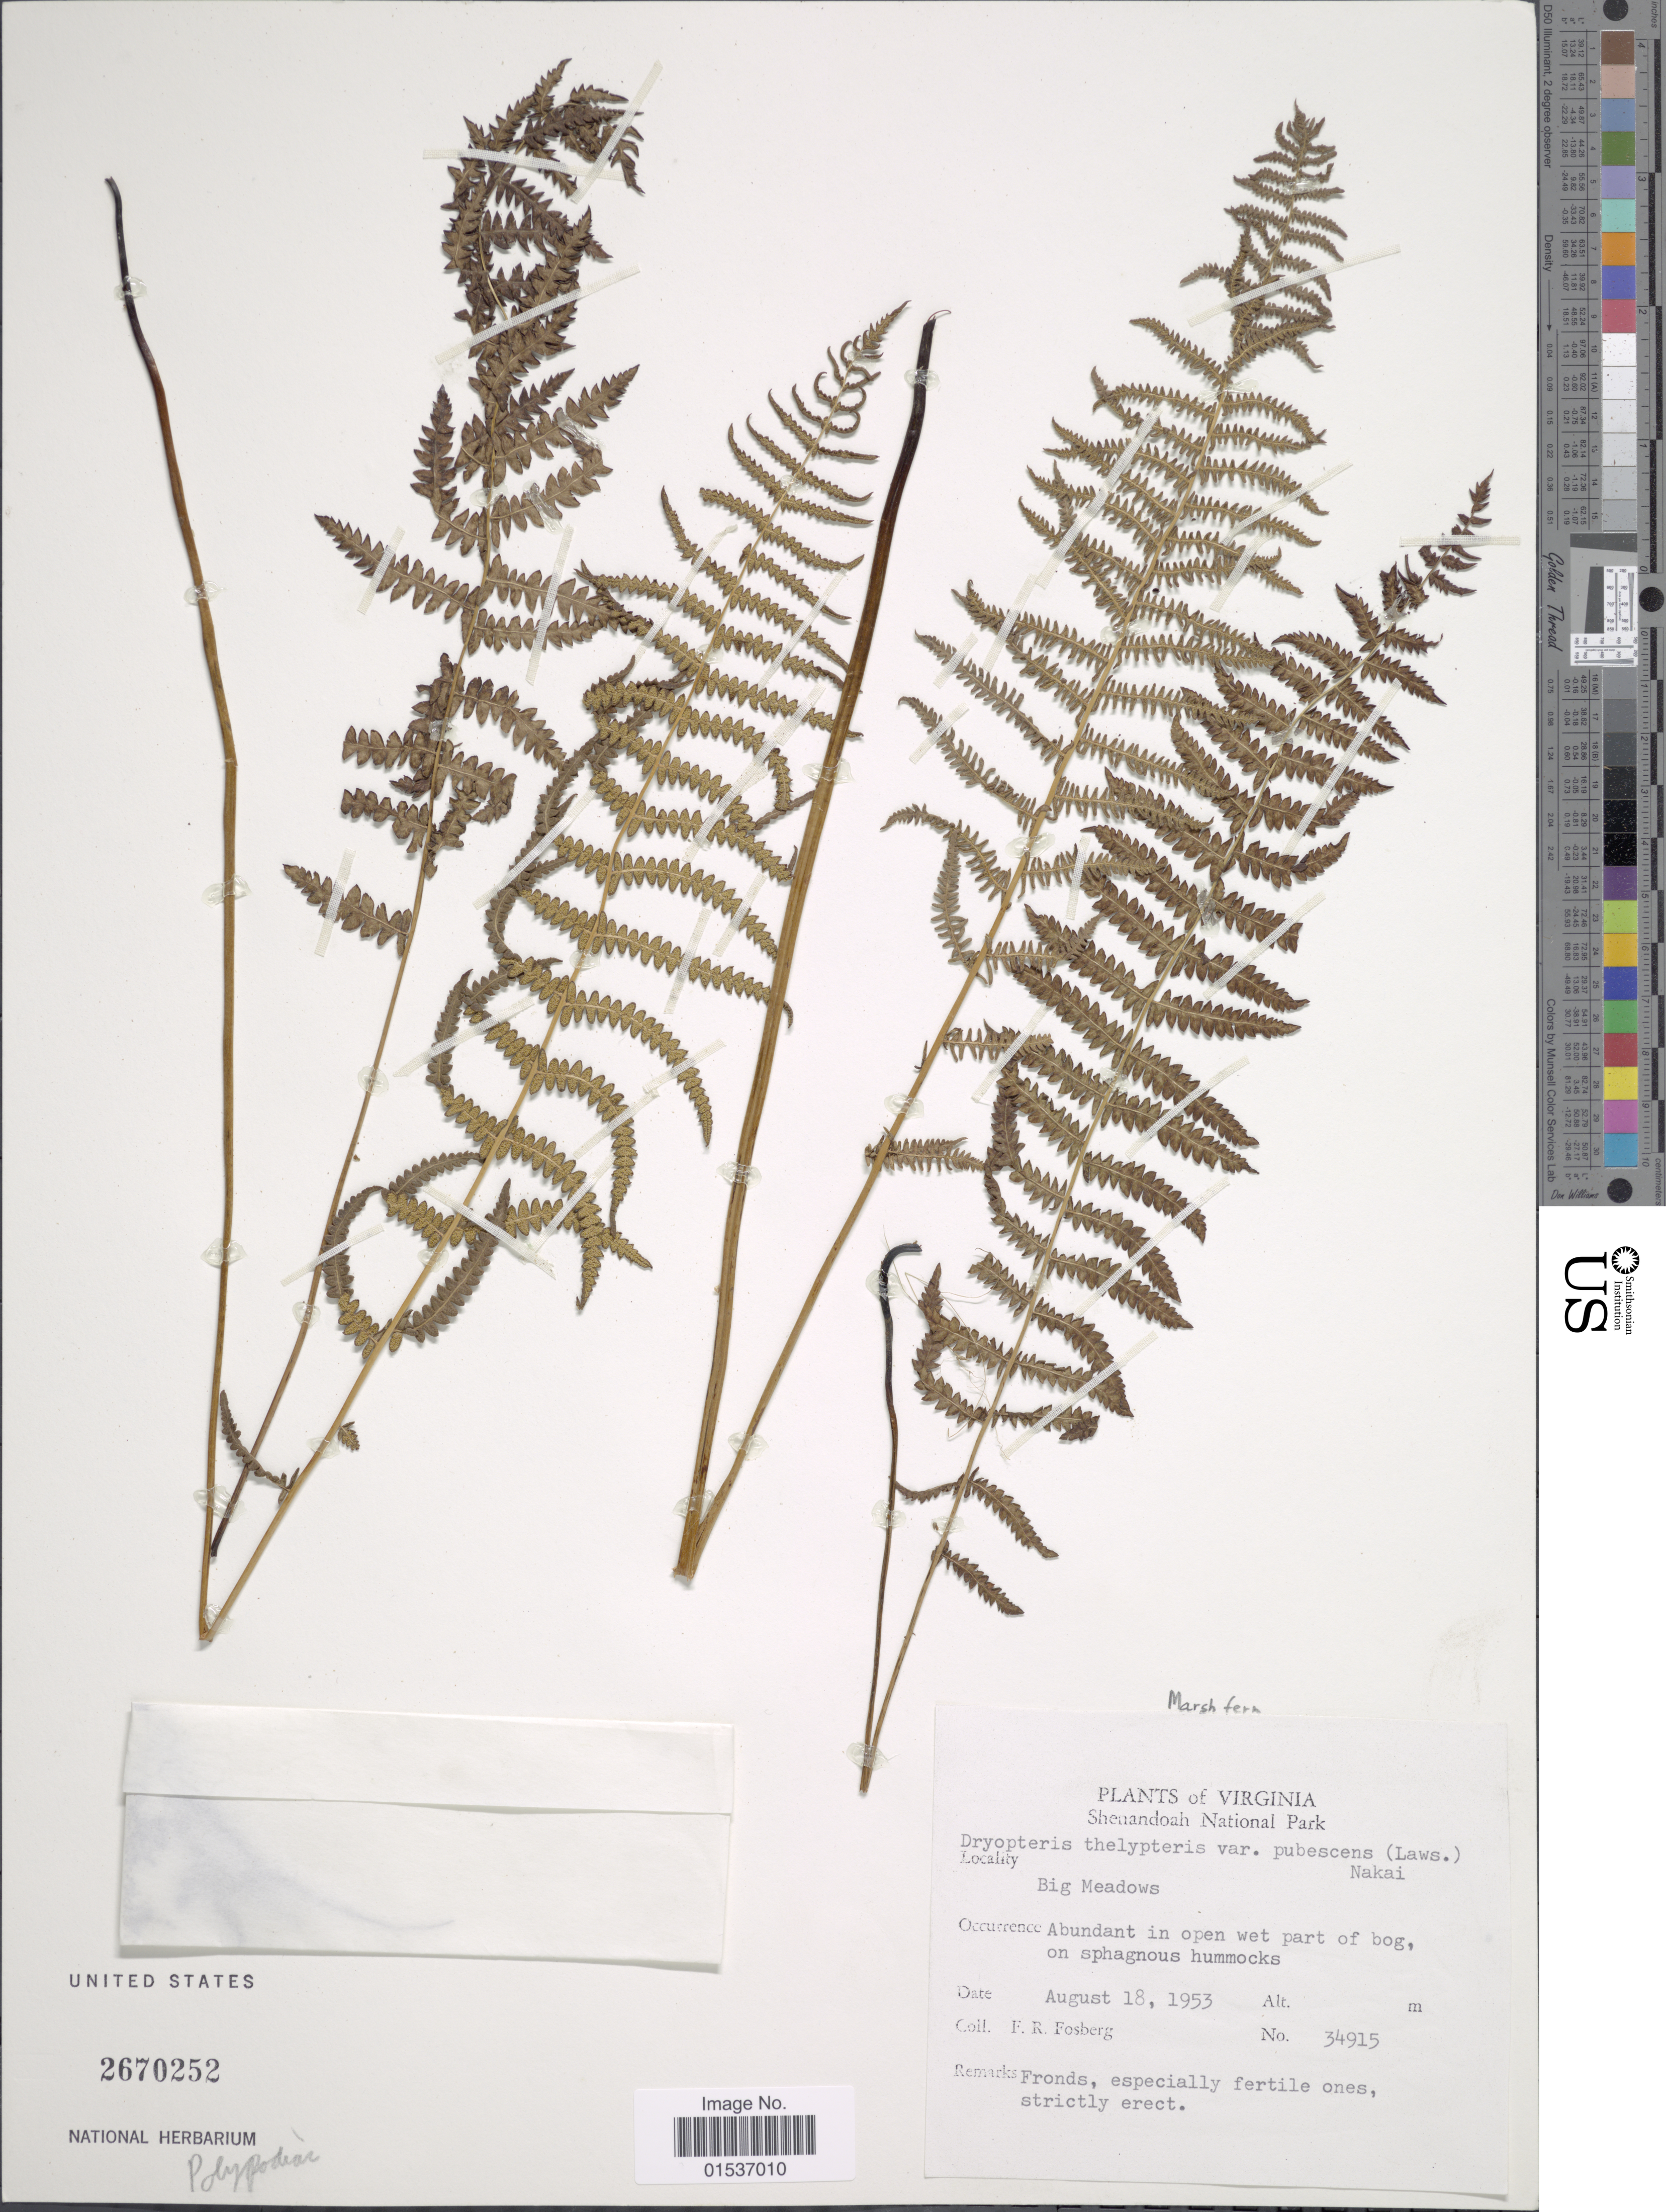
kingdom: Plantae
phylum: Tracheophyta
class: Polypodiopsida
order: Polypodiales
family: Thelypteridaceae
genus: Thelypteris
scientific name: Thelypteris palustris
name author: (Salisb.) Schott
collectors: F. R. Fosberg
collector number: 34915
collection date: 1953-08-18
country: United States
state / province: Virginia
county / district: Madison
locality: Virginia. Shenandoah National Park. Big Meadows.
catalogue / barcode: US 2670252